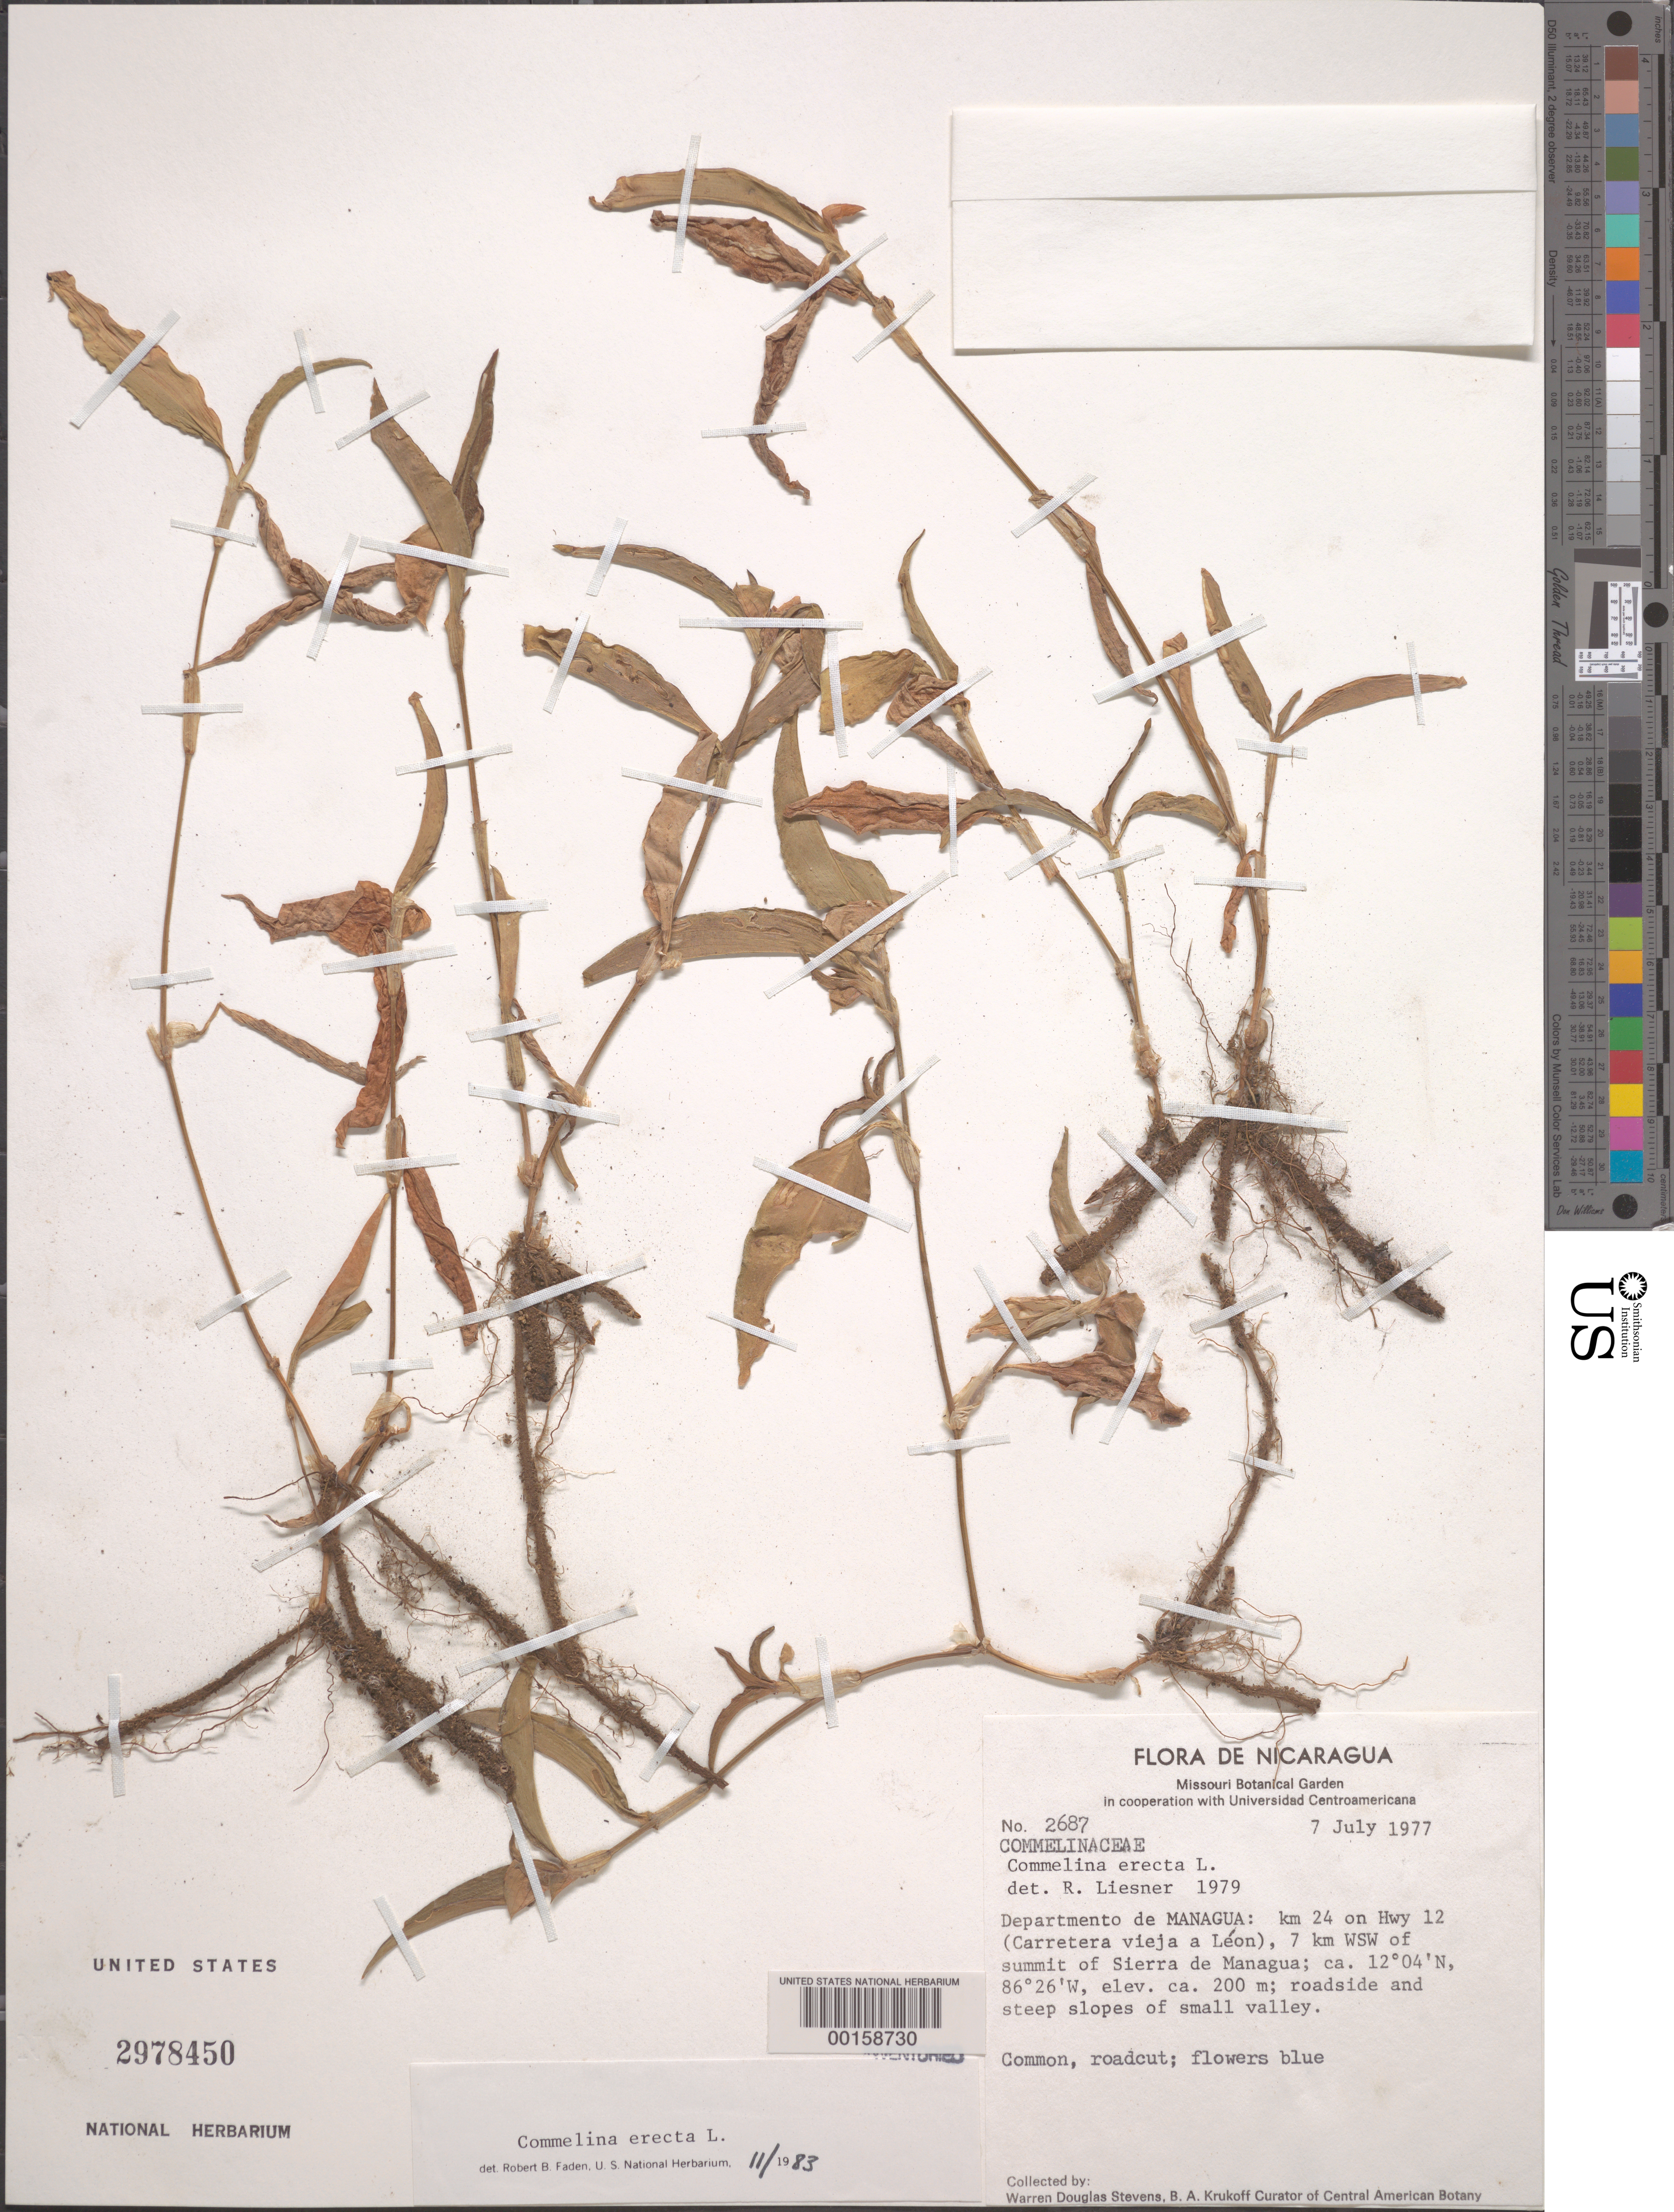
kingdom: Plantae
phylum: Tracheophyta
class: Liliopsida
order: Commelinales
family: Commelinaceae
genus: Commelina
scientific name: Commelina erecta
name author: L.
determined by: Faden, Robert B., (US), Smithsonian Institution - National Museum of Natural History (UNITED STATES)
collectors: W. D. Stevens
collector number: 2687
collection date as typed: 07 Jul 1977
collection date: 1977-07-07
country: Nicaragua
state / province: Managua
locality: Km 24 on hwy 12, wsw of summit of sierra de managua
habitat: Roadside, steep valley slopes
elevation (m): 200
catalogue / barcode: US 2978450